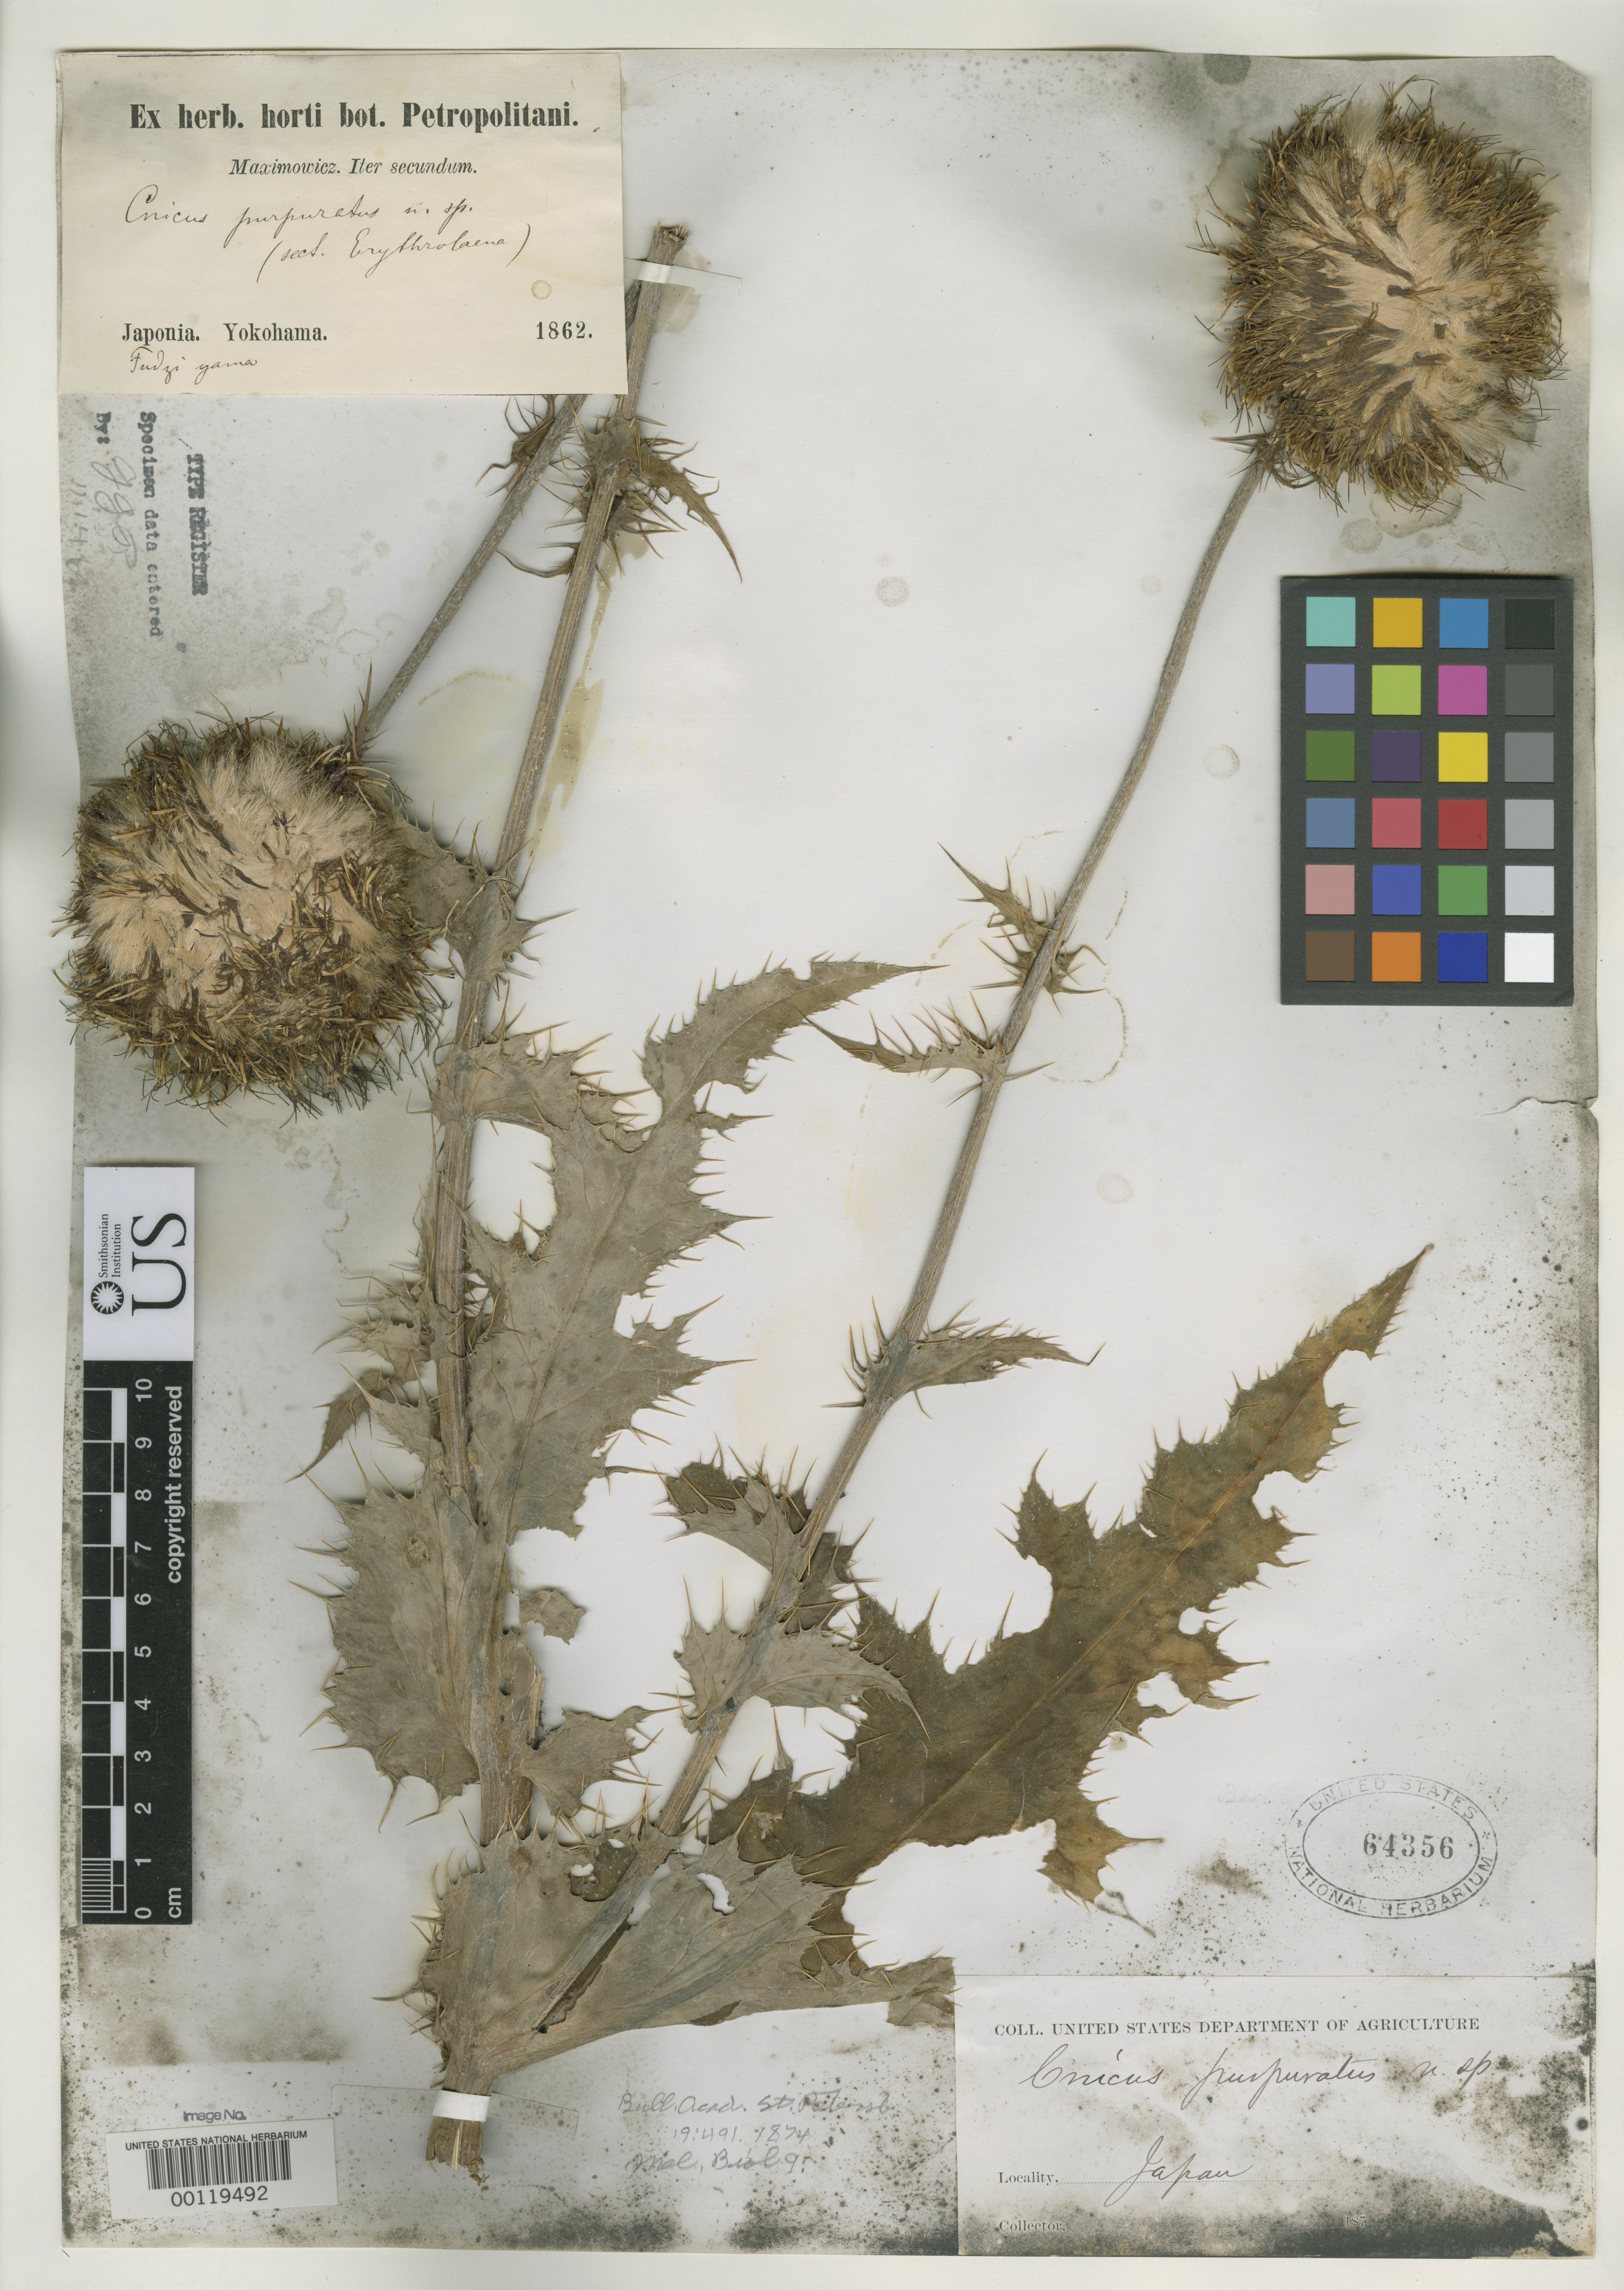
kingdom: Plantae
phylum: Tracheophyta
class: Magnoliopsida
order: Asterales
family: Asteraceae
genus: Cnicus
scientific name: Cnicus purpuratus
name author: Maxim.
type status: Type Collection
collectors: C. J. Maximowicz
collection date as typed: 1862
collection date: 1862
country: Japan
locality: Yokohama.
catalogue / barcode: US 64356